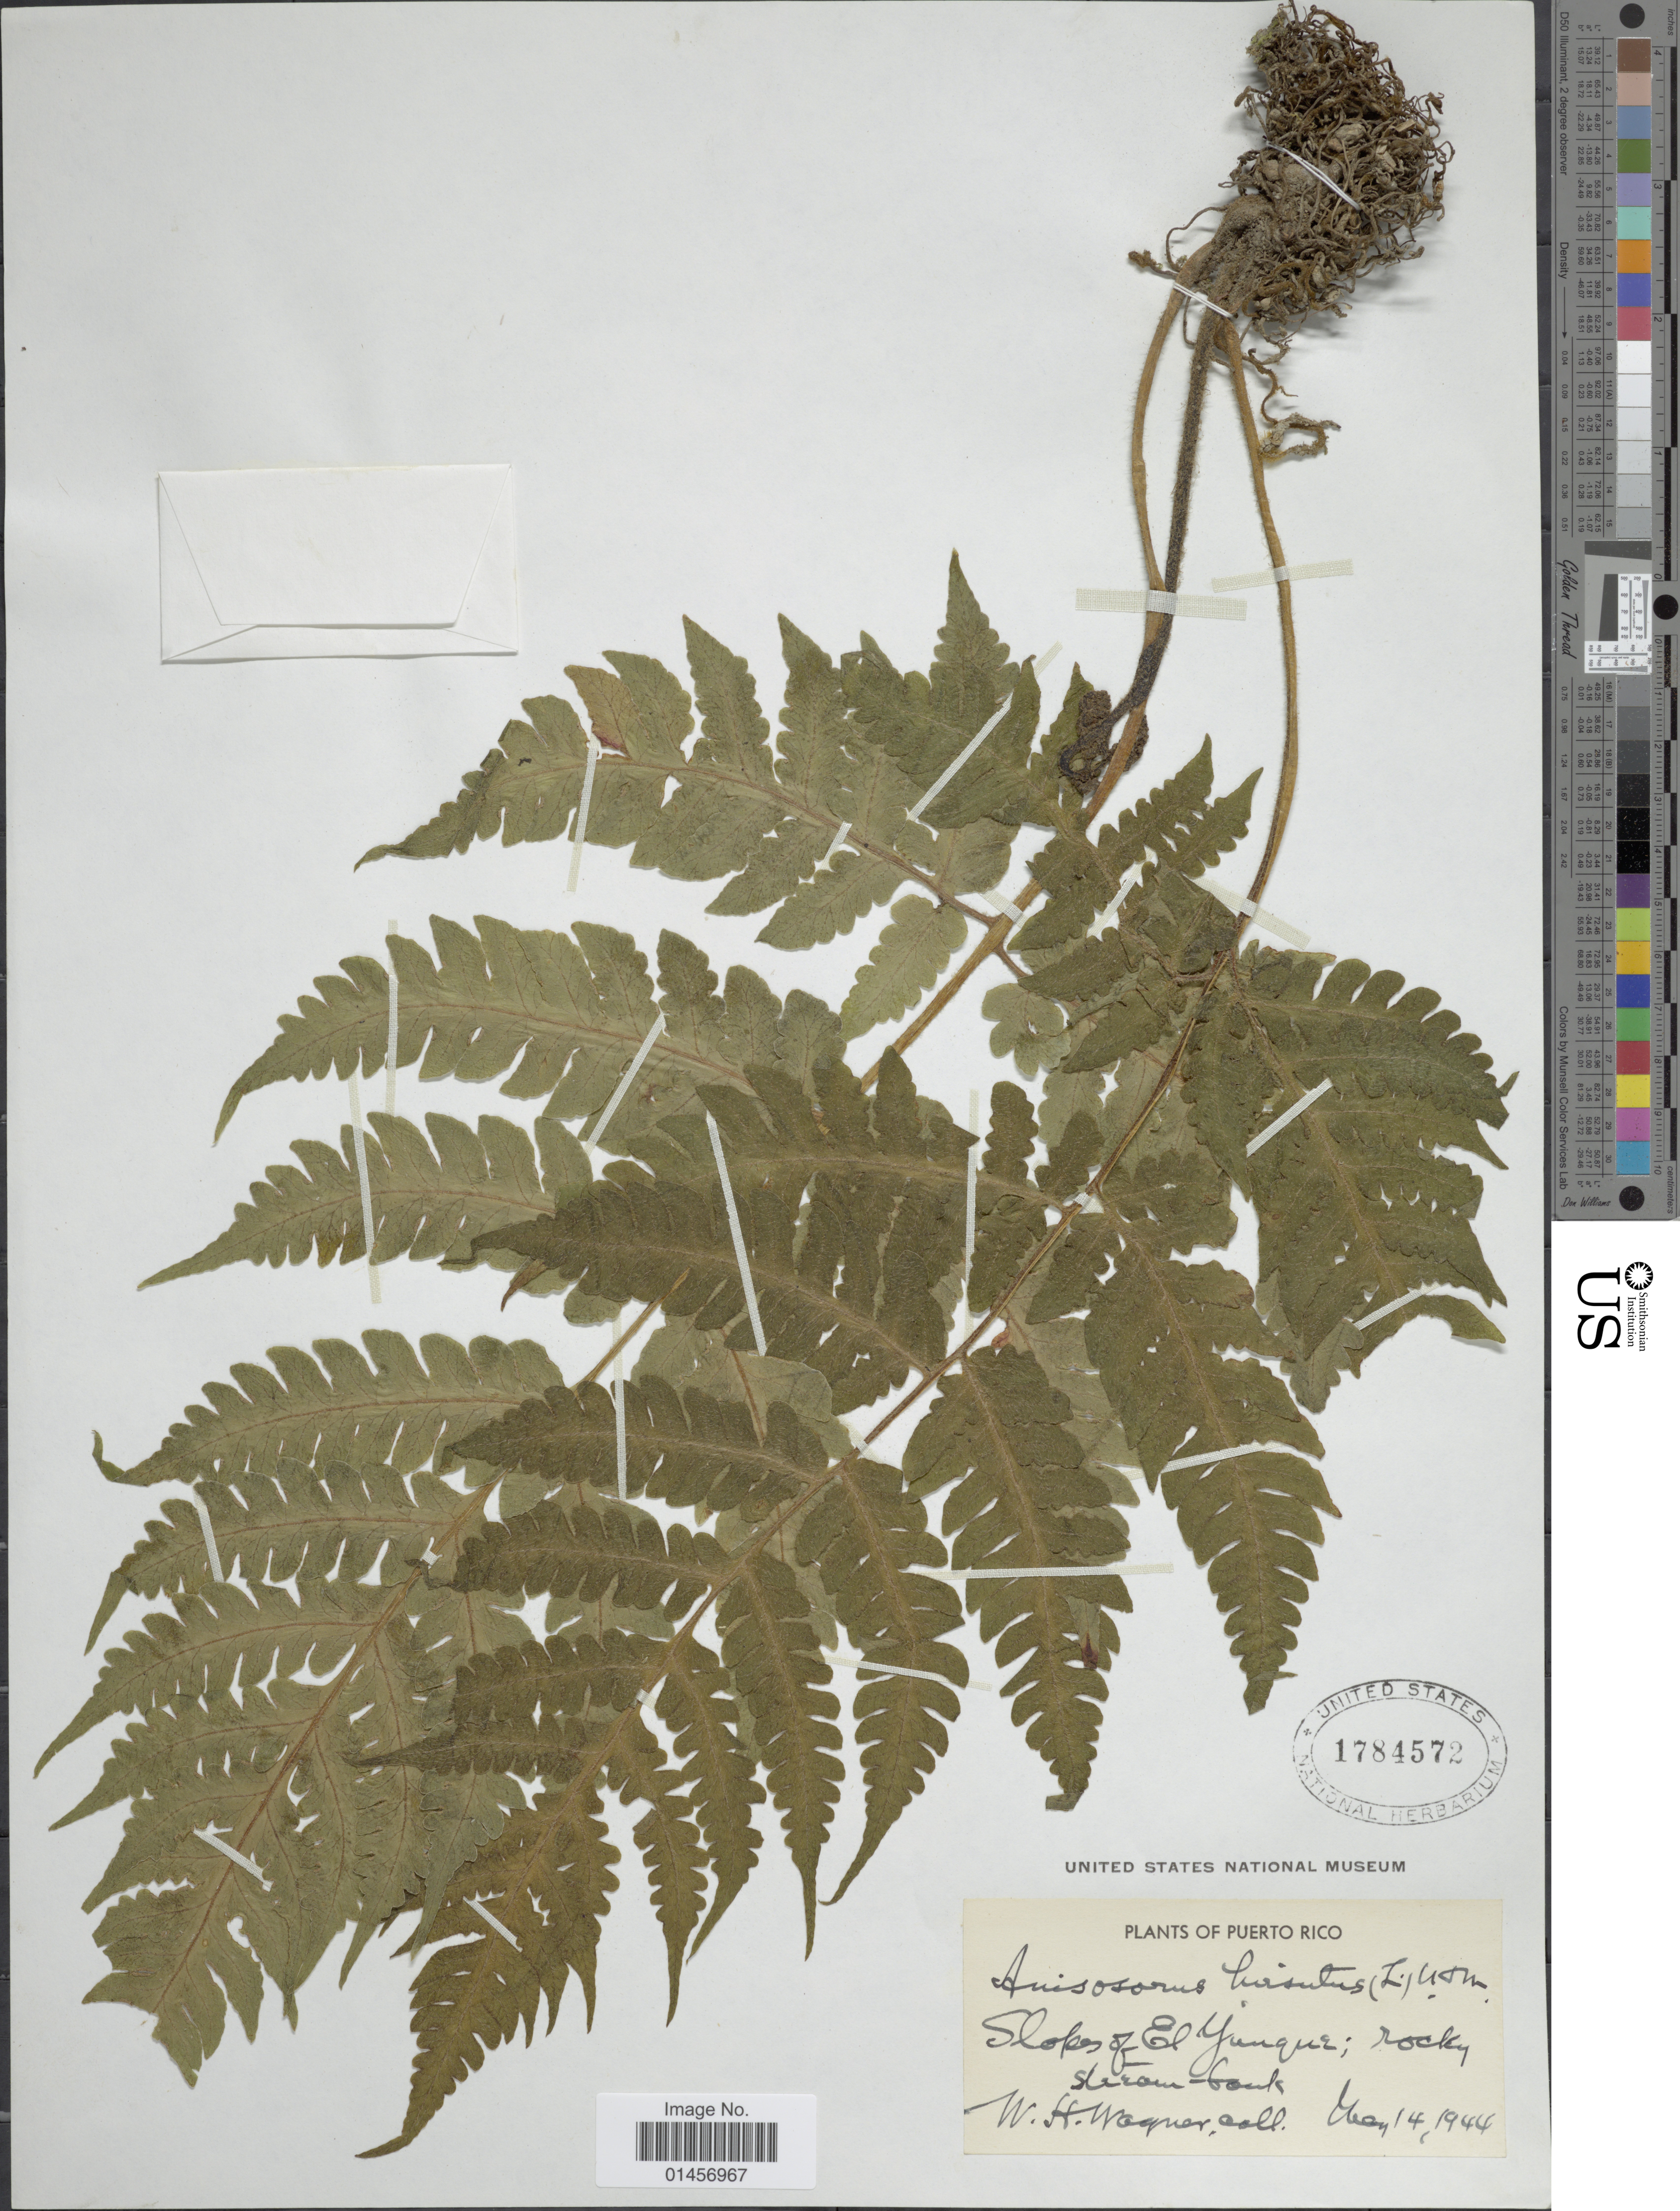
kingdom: Plantae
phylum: Tracheophyta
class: Polypodiopsida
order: Polypodiales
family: Lonchitidaceae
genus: Lonchitis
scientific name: Lonchitis hirsuta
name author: L.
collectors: W. H. Wagner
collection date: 1944-05-14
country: Puerto Rico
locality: Slopes of El Yunque; rocky stream bank.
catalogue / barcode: US 1784572